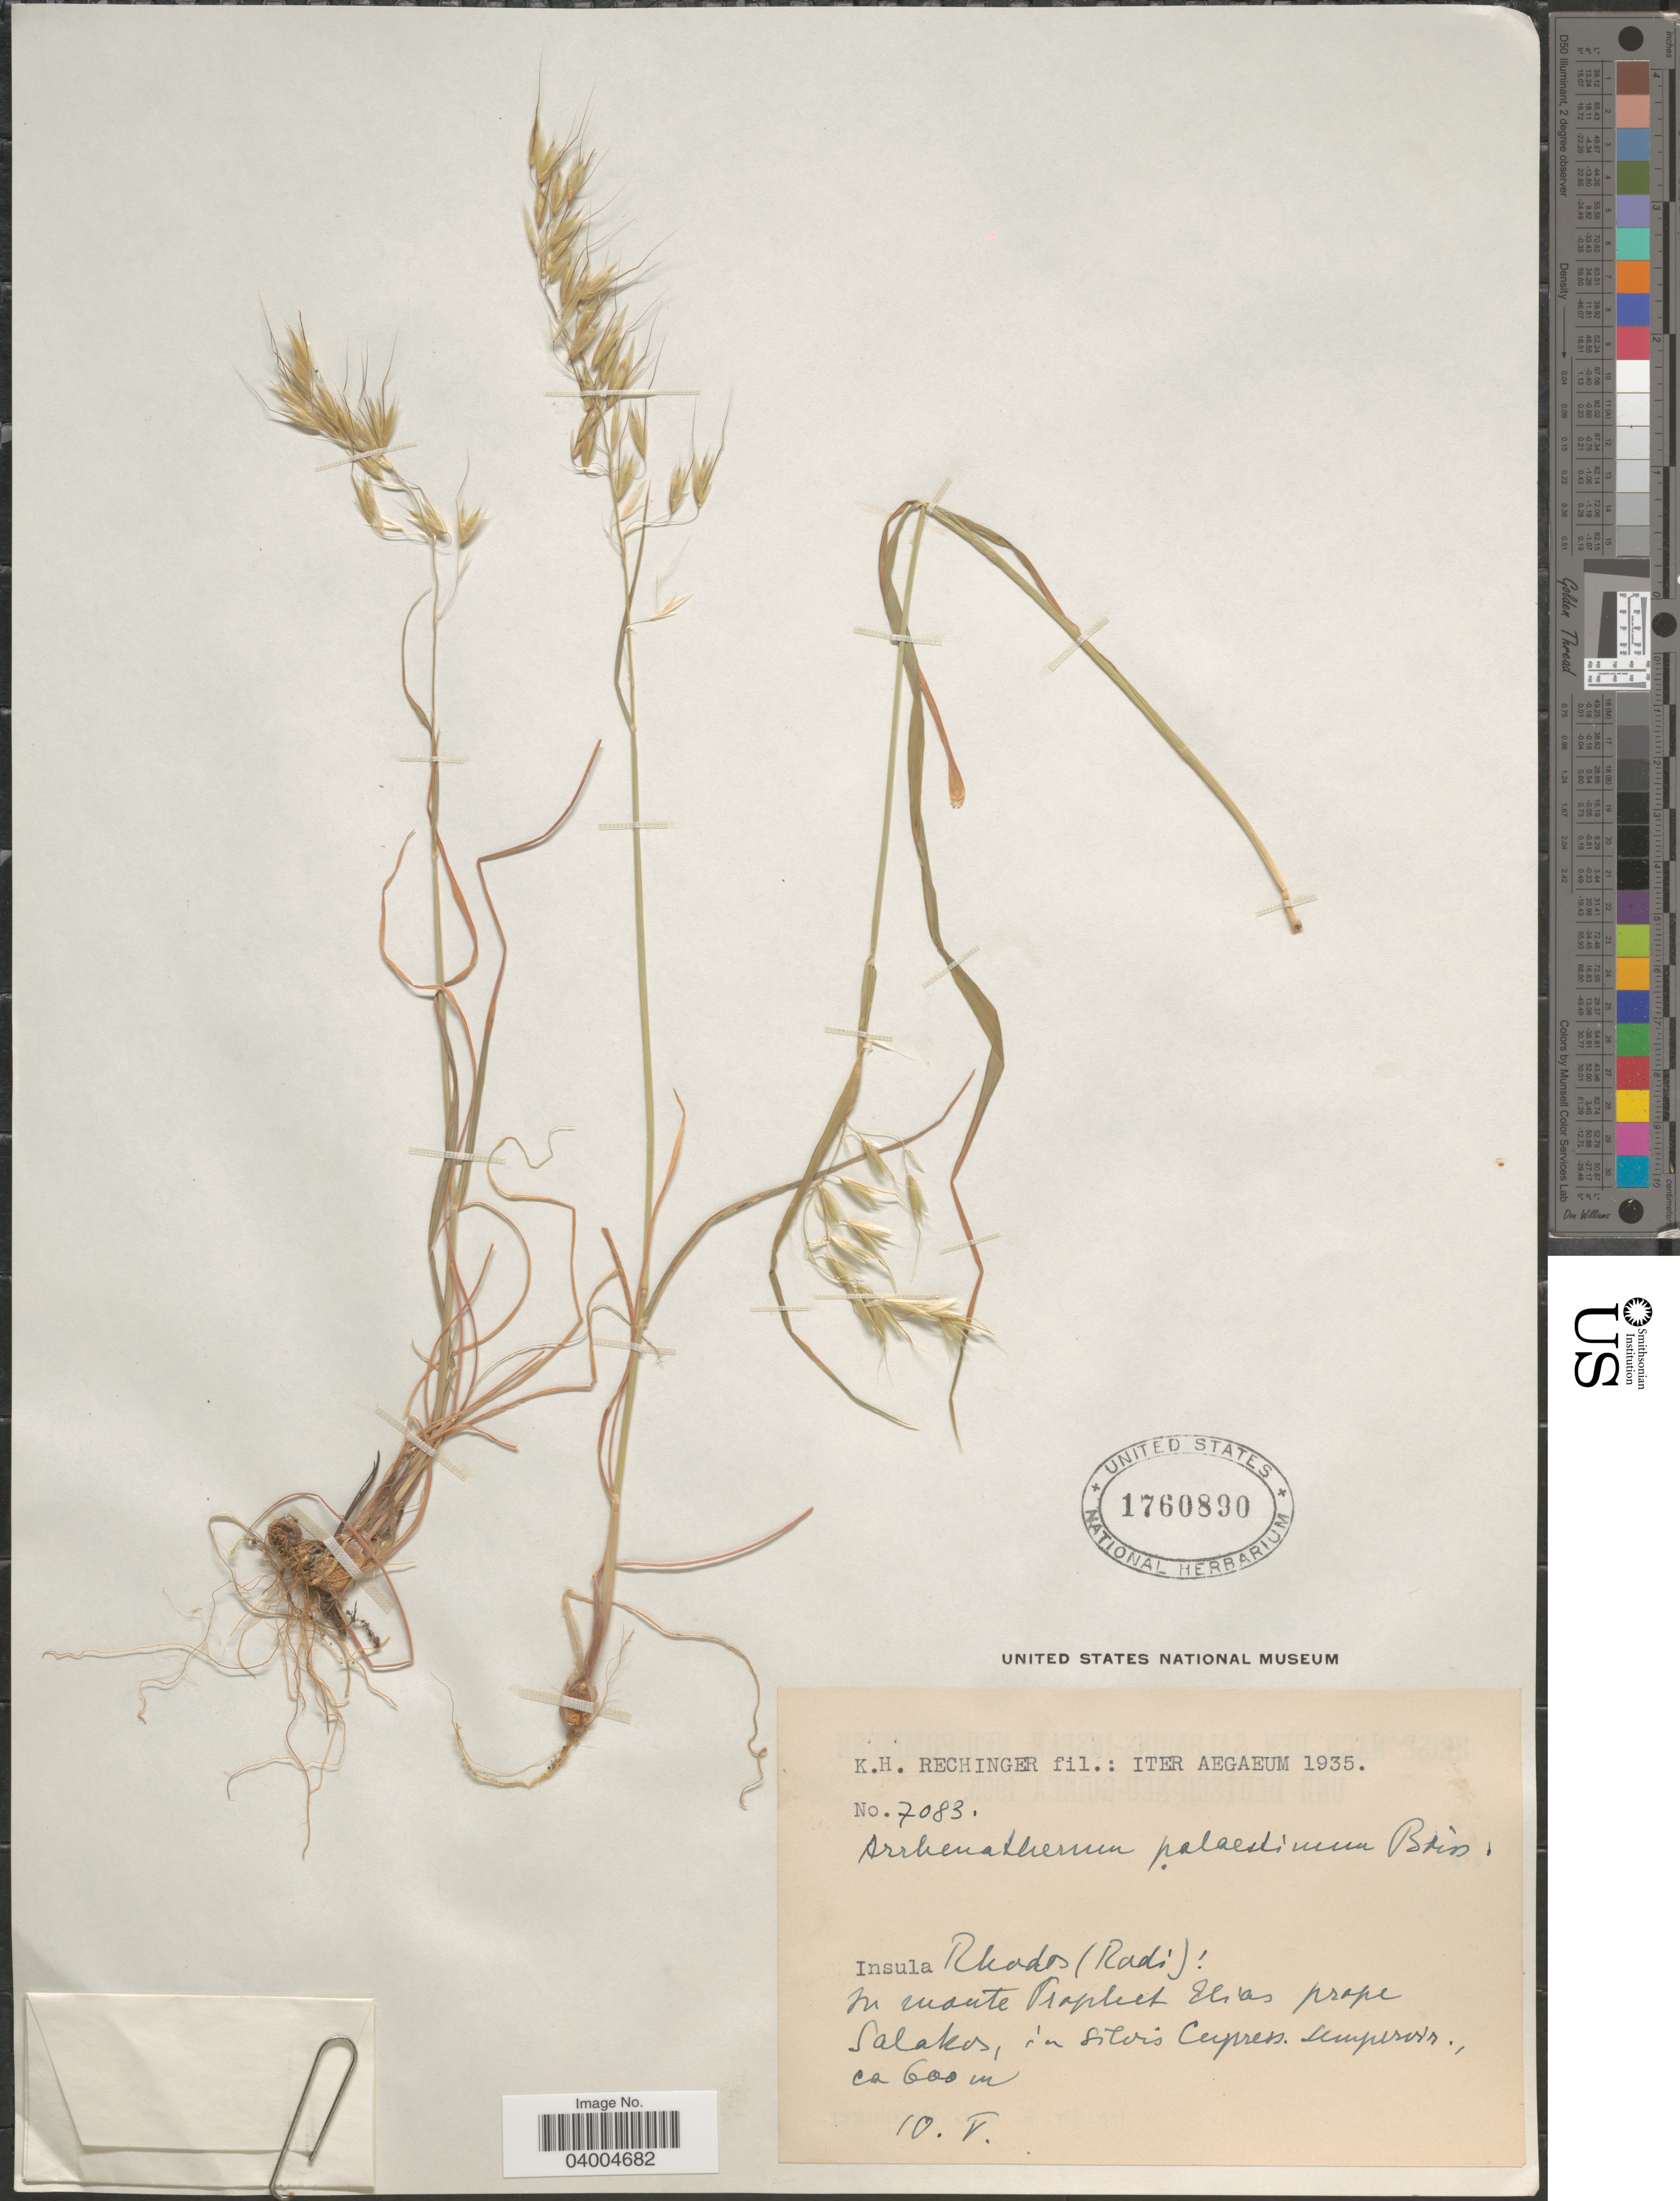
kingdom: Plantae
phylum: Tracheophyta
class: Liliopsida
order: Poales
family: Poaceae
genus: Arrhenatherum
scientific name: Arrhenatherum palaestenum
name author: Boiss.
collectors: K. H. Rechinger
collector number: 7083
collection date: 1935-05-10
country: Greece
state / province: South Aegean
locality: Iter Aegaeum. Insula Rhodos (Rodi): In monte Prophet Elias prope Salakos, in silvis Cupress. semperosis.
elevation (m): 600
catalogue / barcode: US 1760890